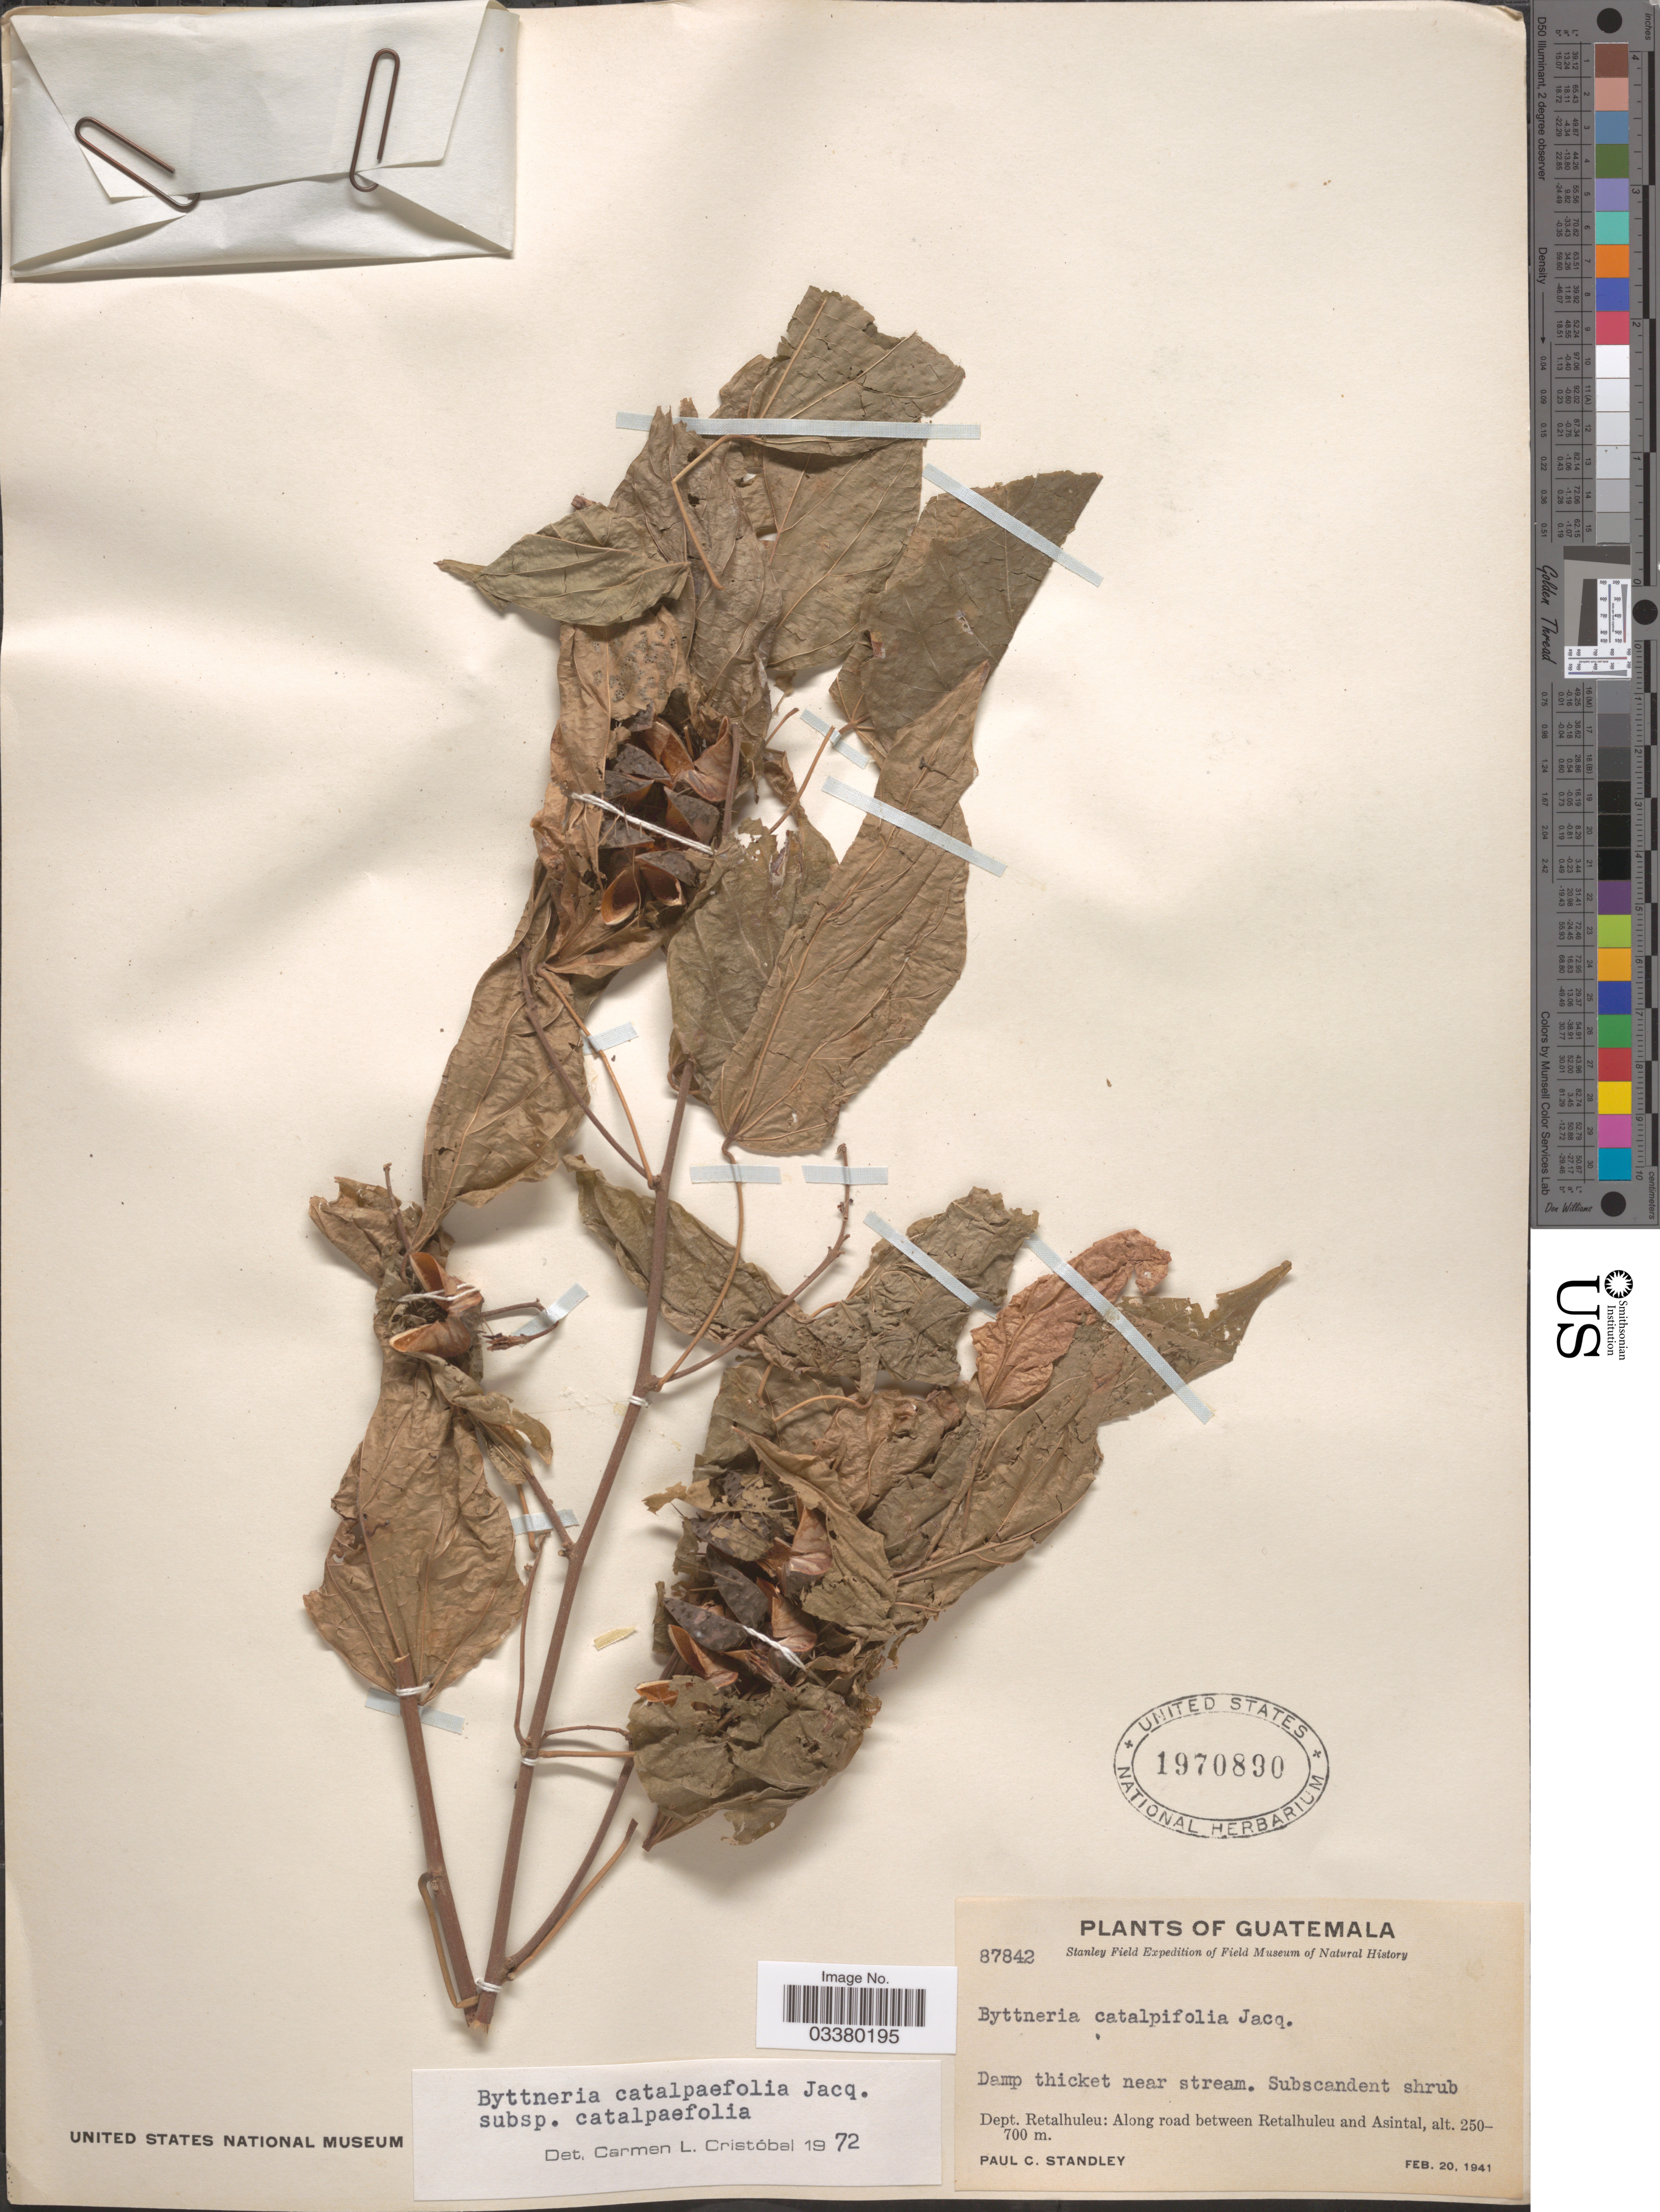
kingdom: Plantae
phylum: Tracheophyta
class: Magnoliopsida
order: Malvales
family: Malvaceae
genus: Byttneria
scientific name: Byttneria catalpifolia subsp. catalpifolia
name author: Jacq.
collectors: P. C. Standley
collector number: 87842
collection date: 1941-02-20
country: Guatemala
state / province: Retalhuleu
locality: Dept. Retalhuleu: Along road between Retalhuleu and Asintal.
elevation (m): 250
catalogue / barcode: US 1970890